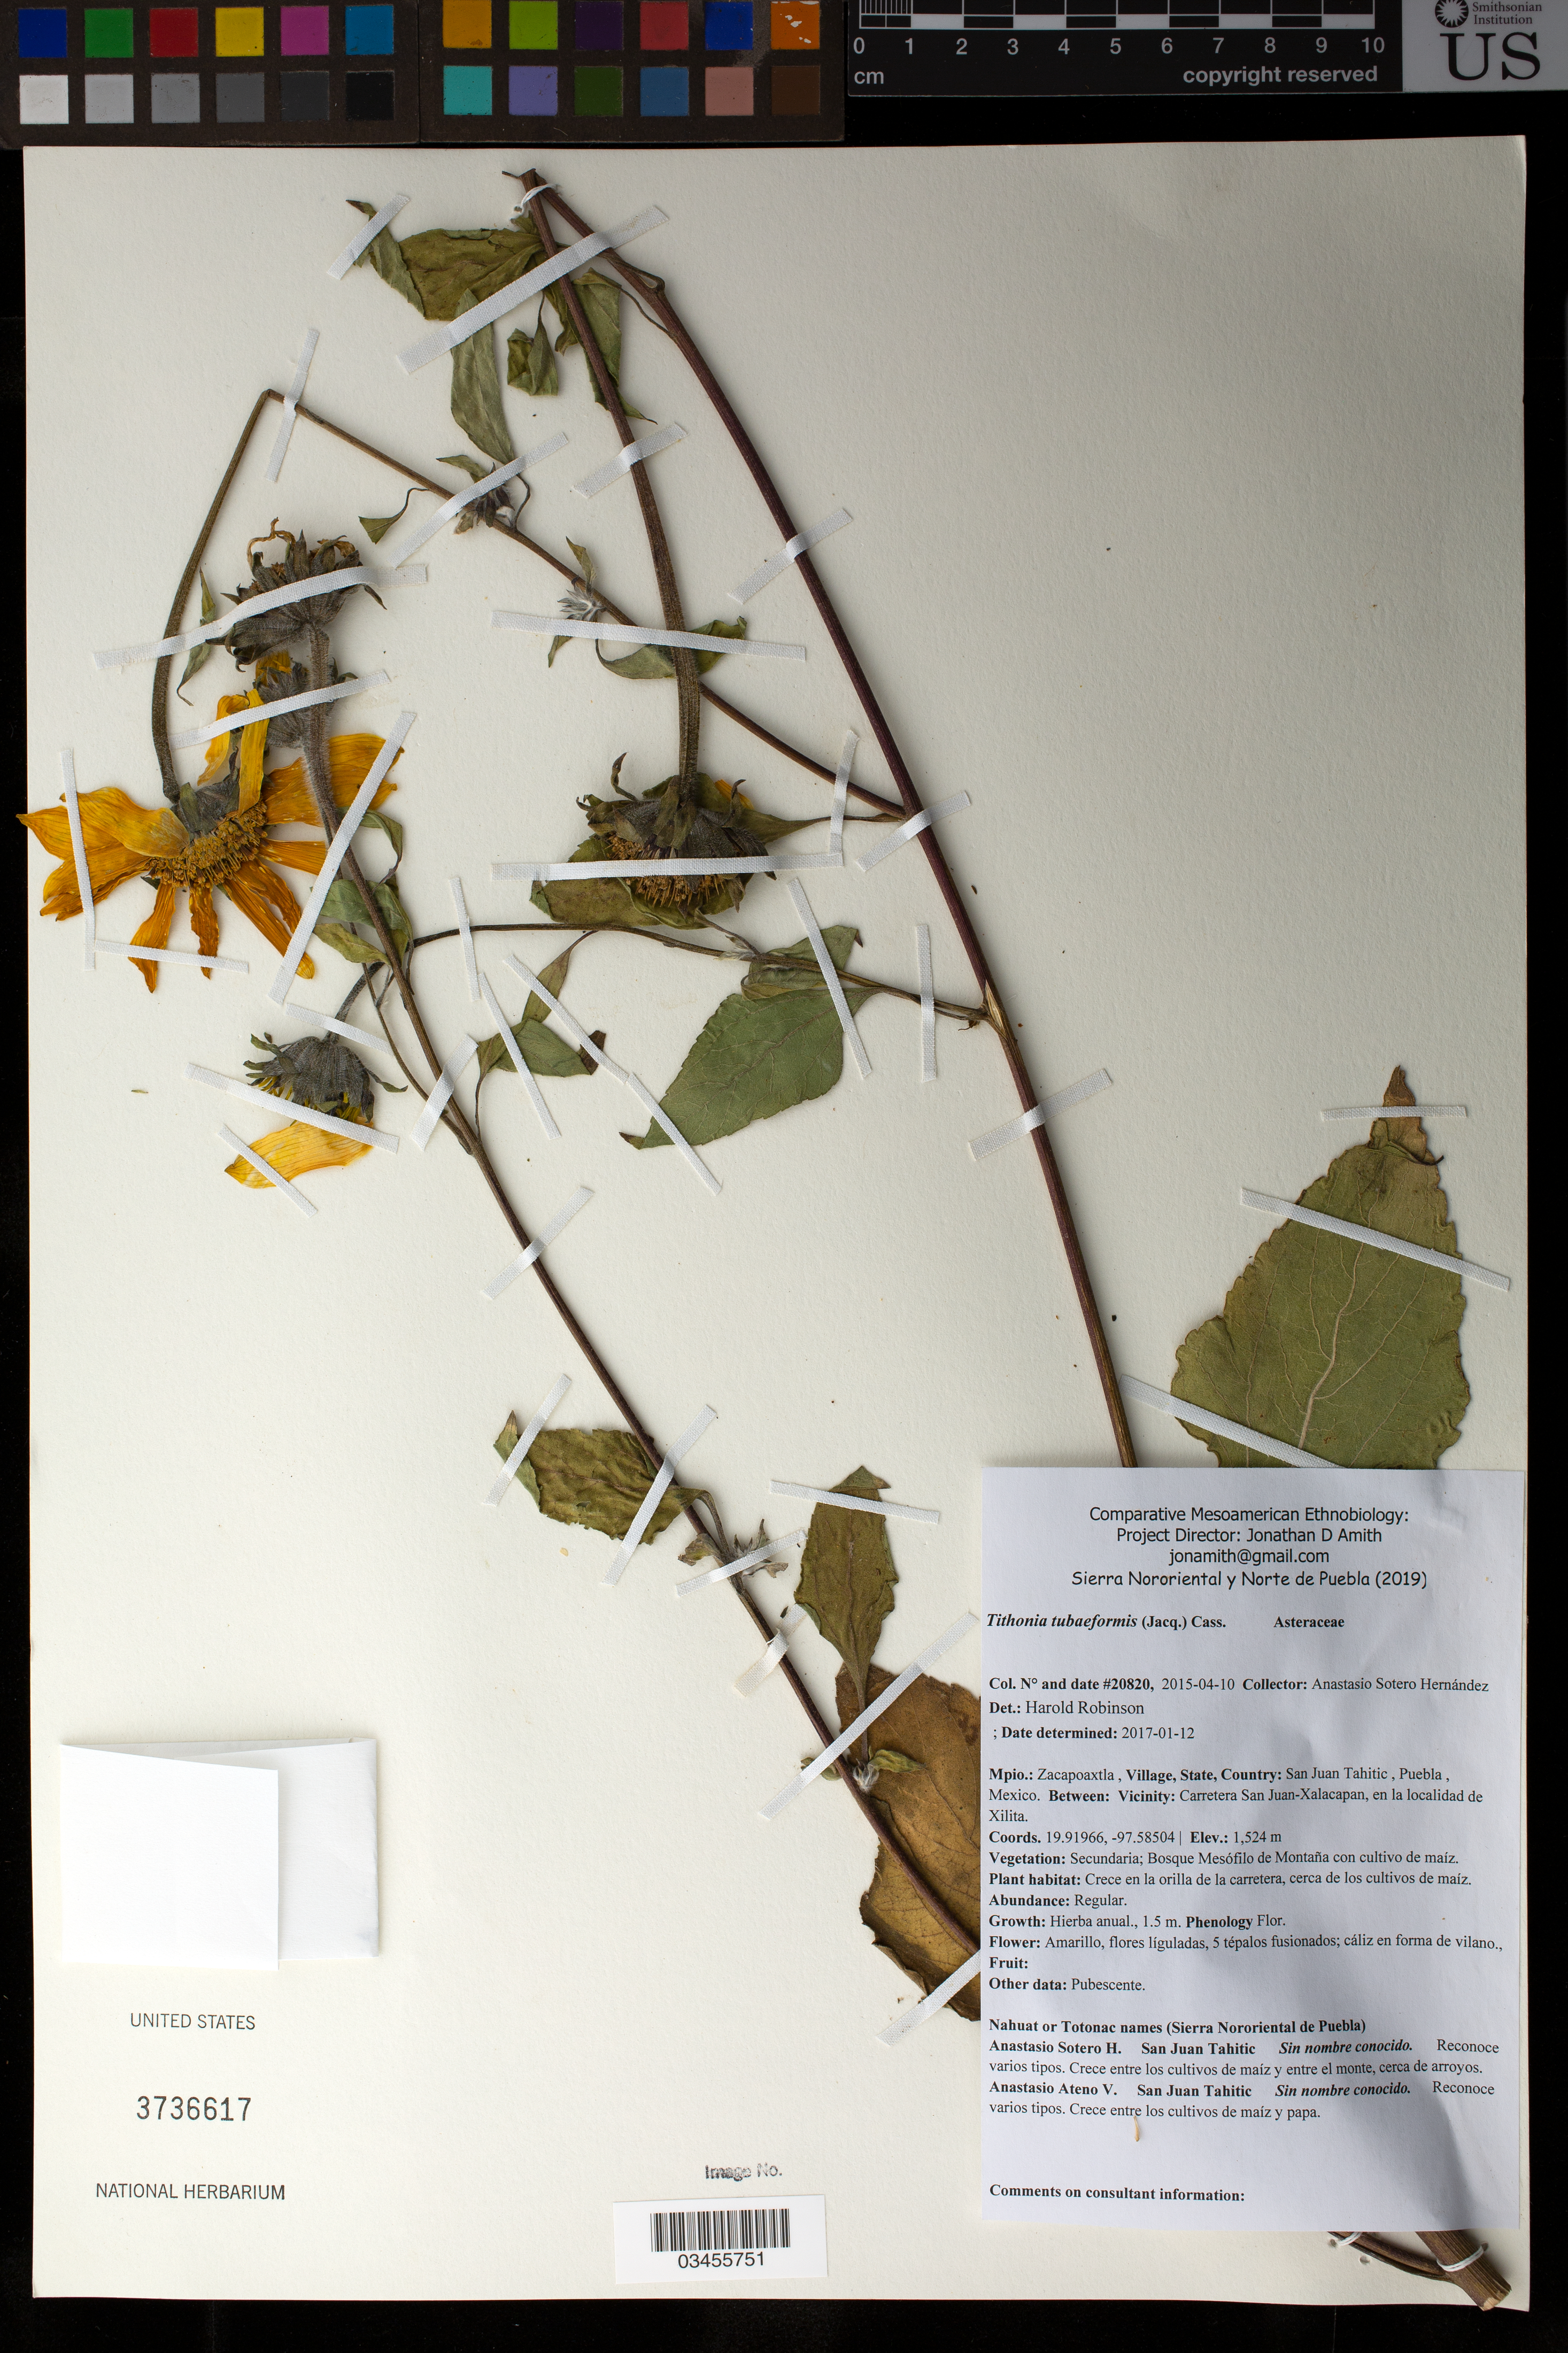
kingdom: Plantae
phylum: Tracheophyta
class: Magnoliopsida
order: Asterales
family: Asteraceae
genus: Tithonia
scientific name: Tithonia tubaeformis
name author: (Jacq.) Cass.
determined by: Robinson, Harold E., (US)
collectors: A. Sotero H.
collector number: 20820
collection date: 2015-04-10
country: México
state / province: Puebla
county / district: Zacapoaxtla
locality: PUEBLO: San Juan Tahitic; LOCALIDAD EXACTA: Carretera San Juan-Xalacapan, en la localidad de Xilita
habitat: Bosque mesófilo de montaña con cultivo de maíz | Crece en la orilla de la carretera, cerca de los cultivos de maíz.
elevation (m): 1524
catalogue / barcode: US 3736617